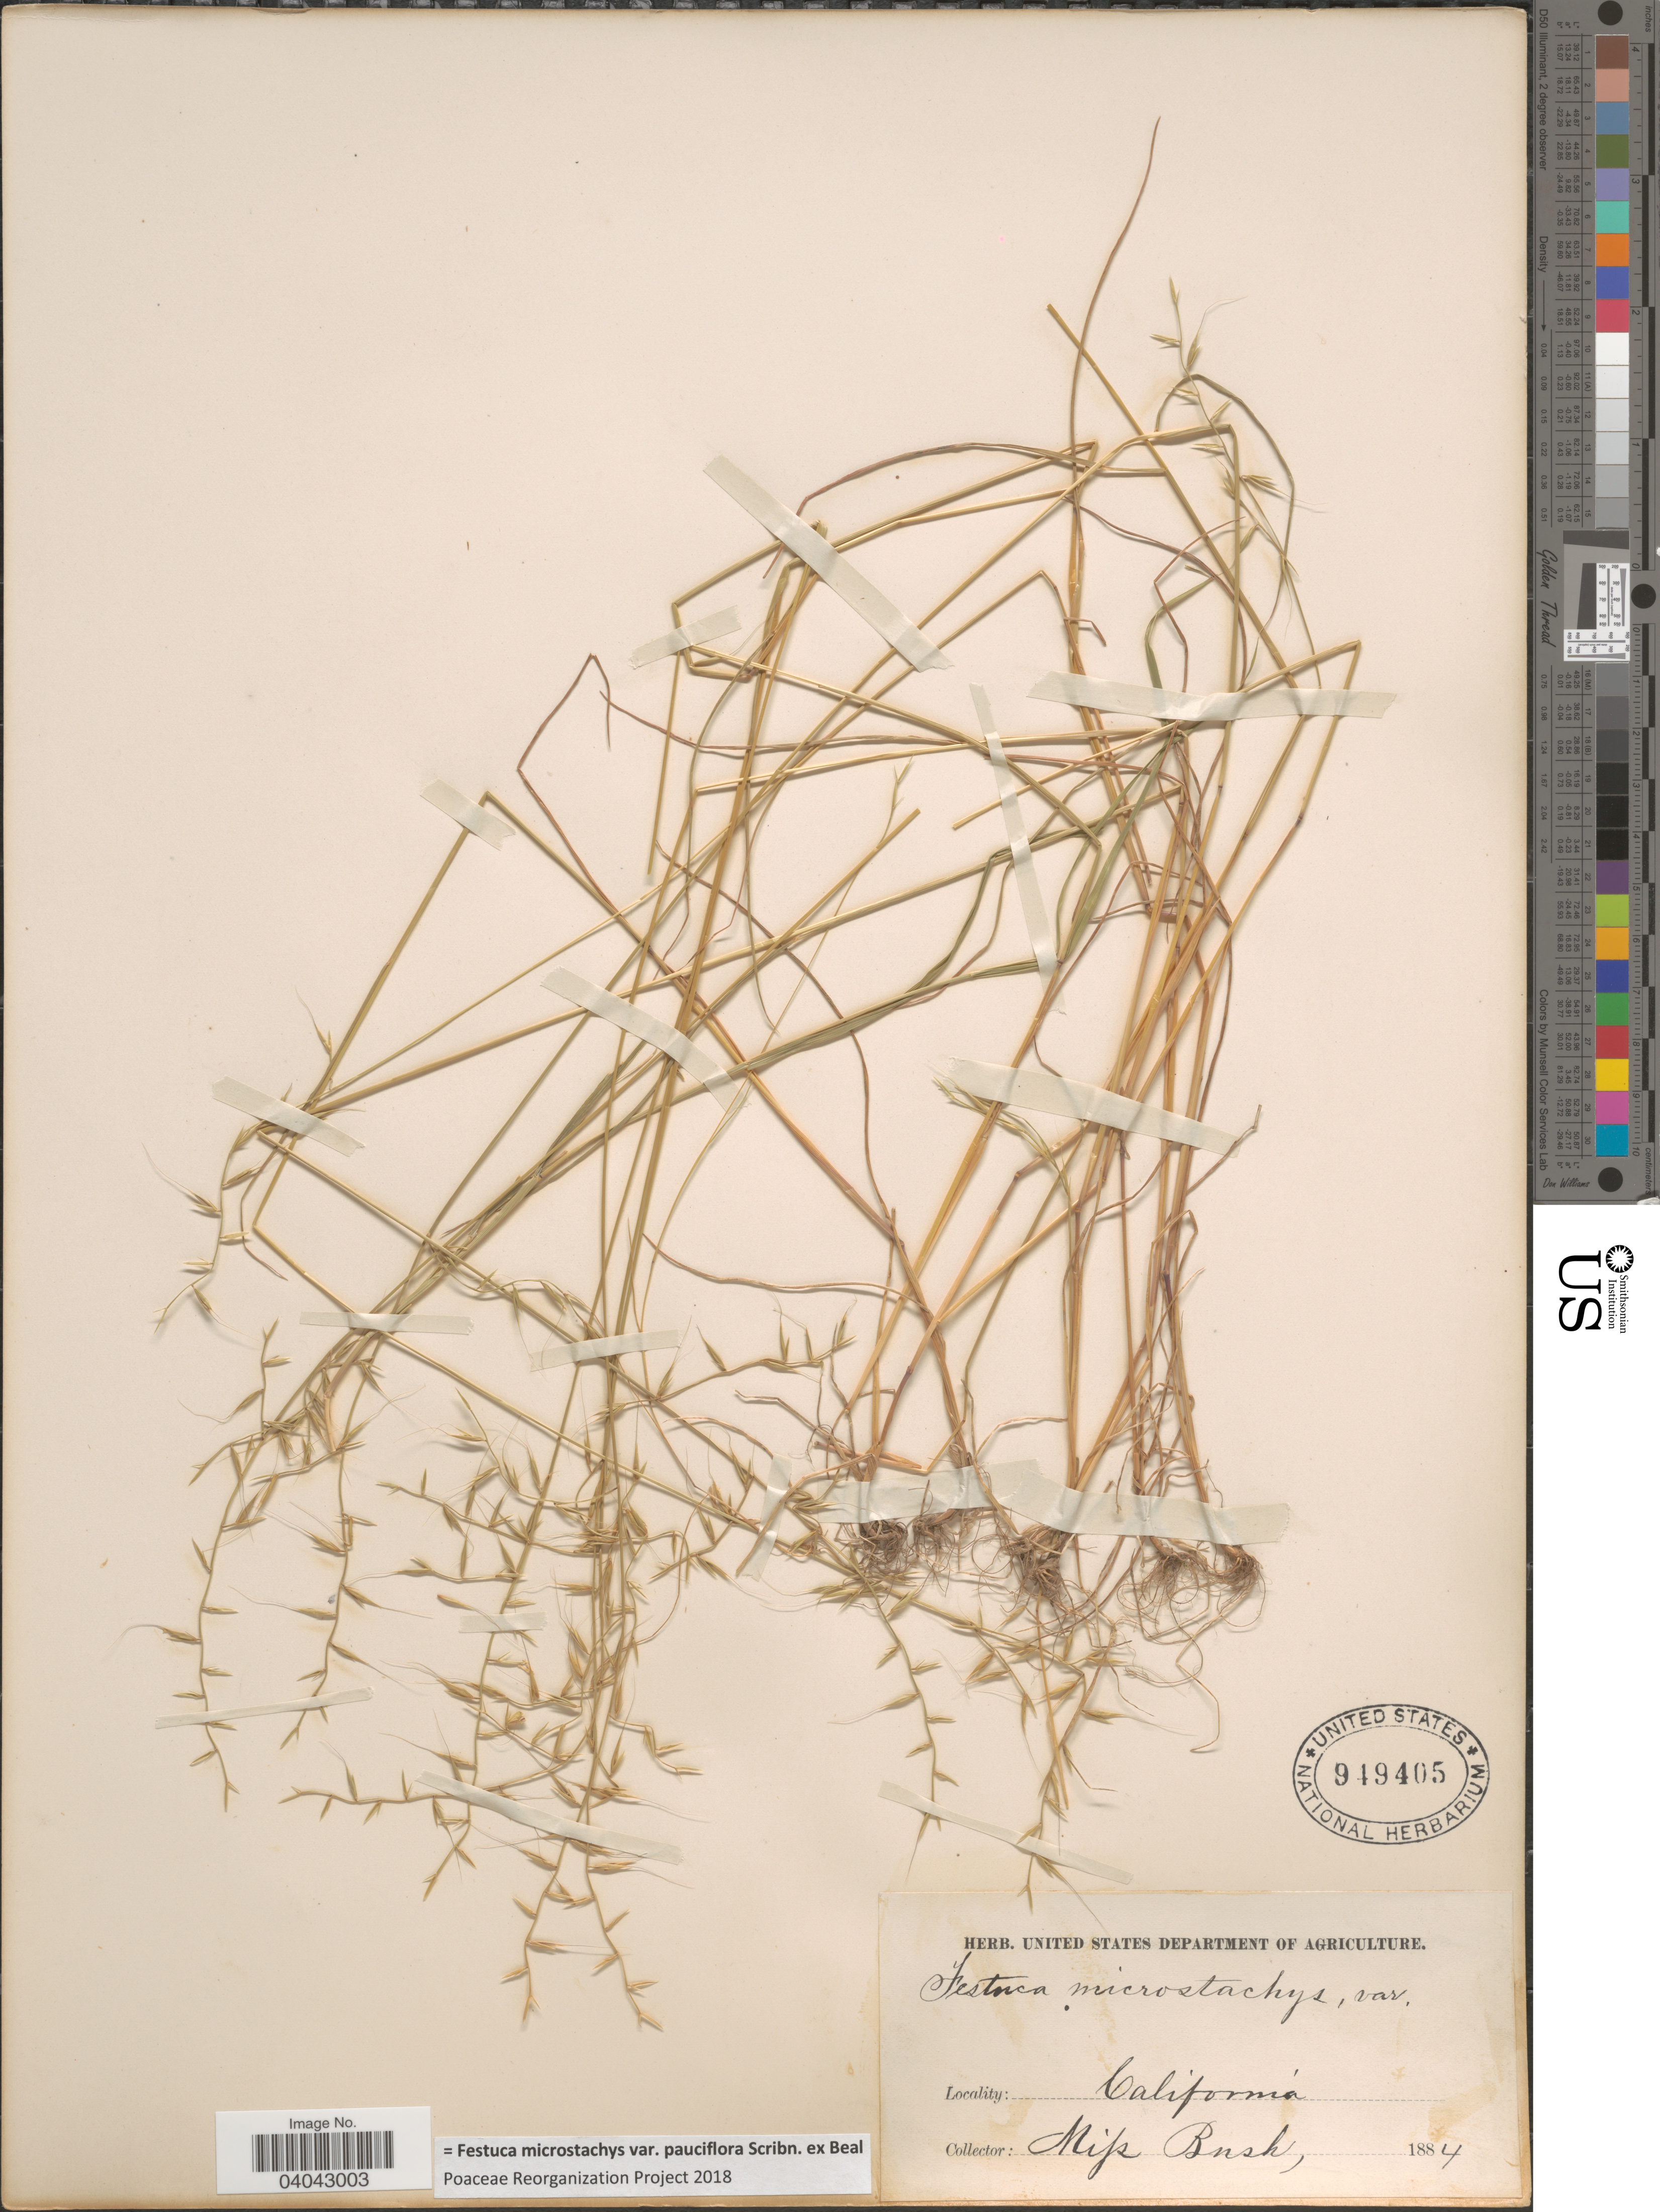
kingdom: Plantae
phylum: Tracheophyta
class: Liliopsida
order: Poales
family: Poaceae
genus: Festuca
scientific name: Festuca microstachys var. pauciflora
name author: Scribn. ex W.J. Beal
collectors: Bush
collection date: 1884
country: United States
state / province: California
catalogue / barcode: US 949405